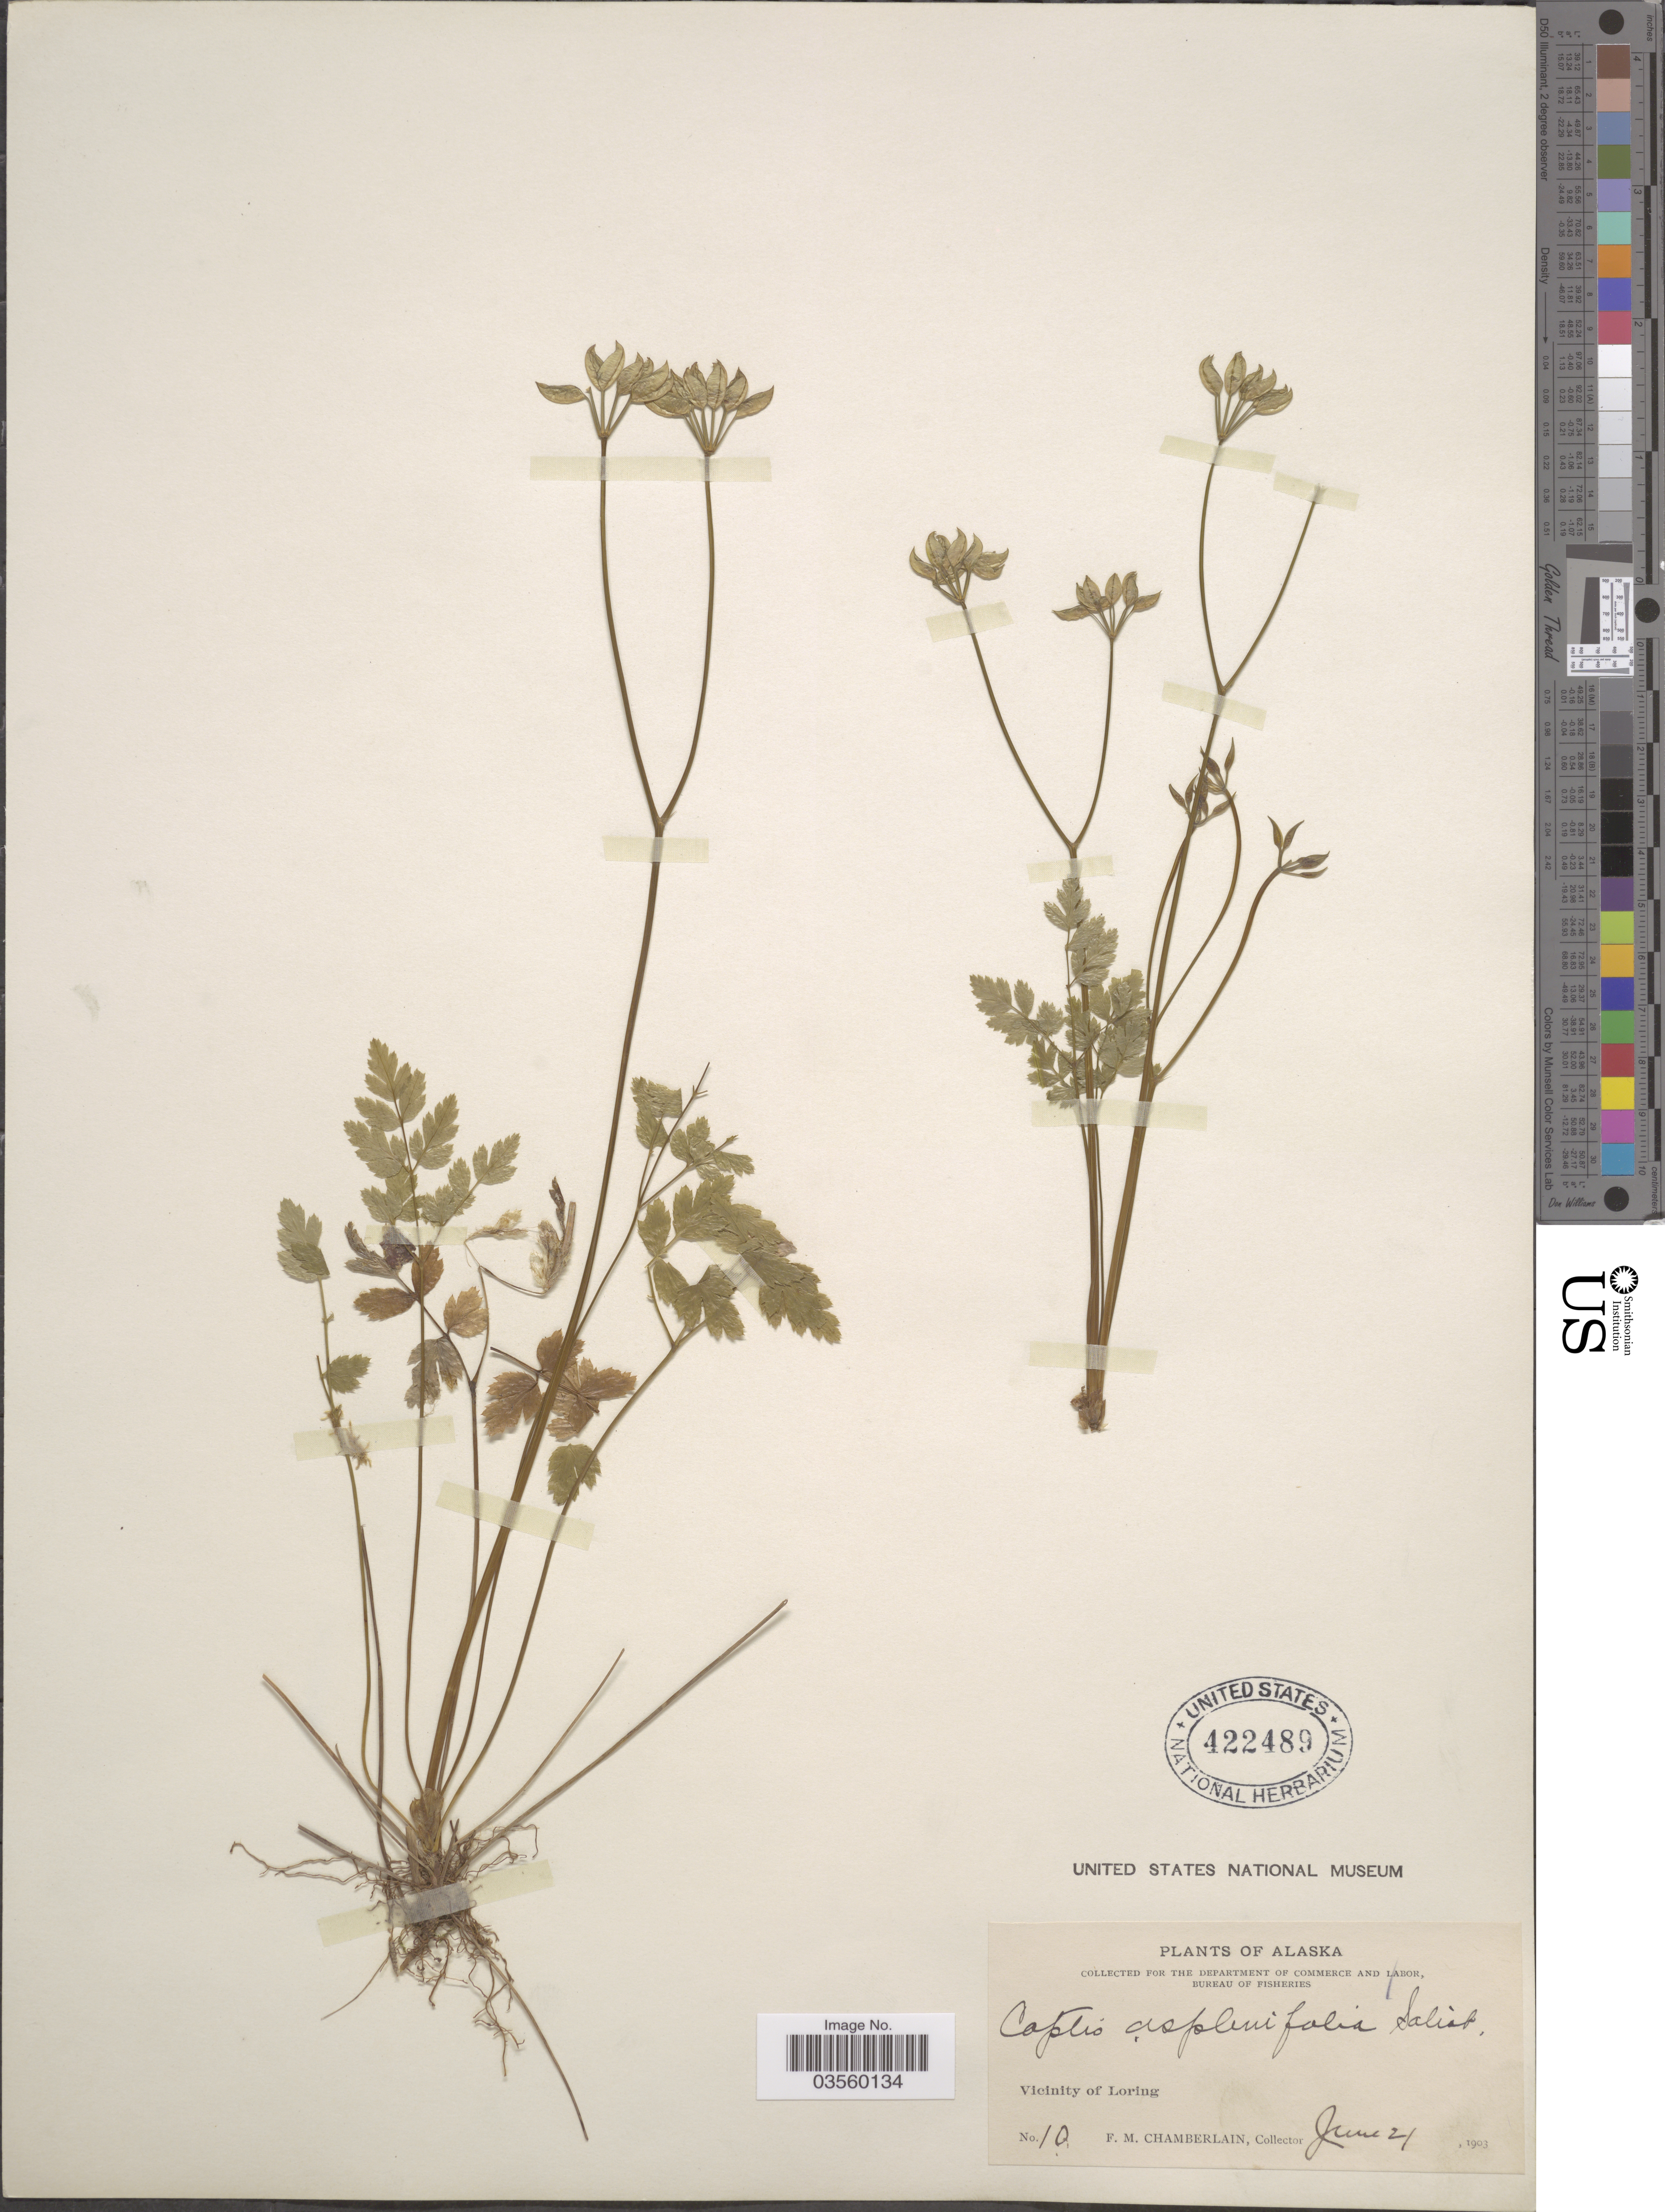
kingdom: Plantae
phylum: Tracheophyta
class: Magnoliopsida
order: Ranunculales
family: Ranunculaceae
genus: Coptis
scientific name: Coptis asplenifolia ined ?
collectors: F. Chamberlain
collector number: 10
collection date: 1903-06-21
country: United States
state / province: Alaska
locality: Vicinity of Loring.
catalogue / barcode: US 422489